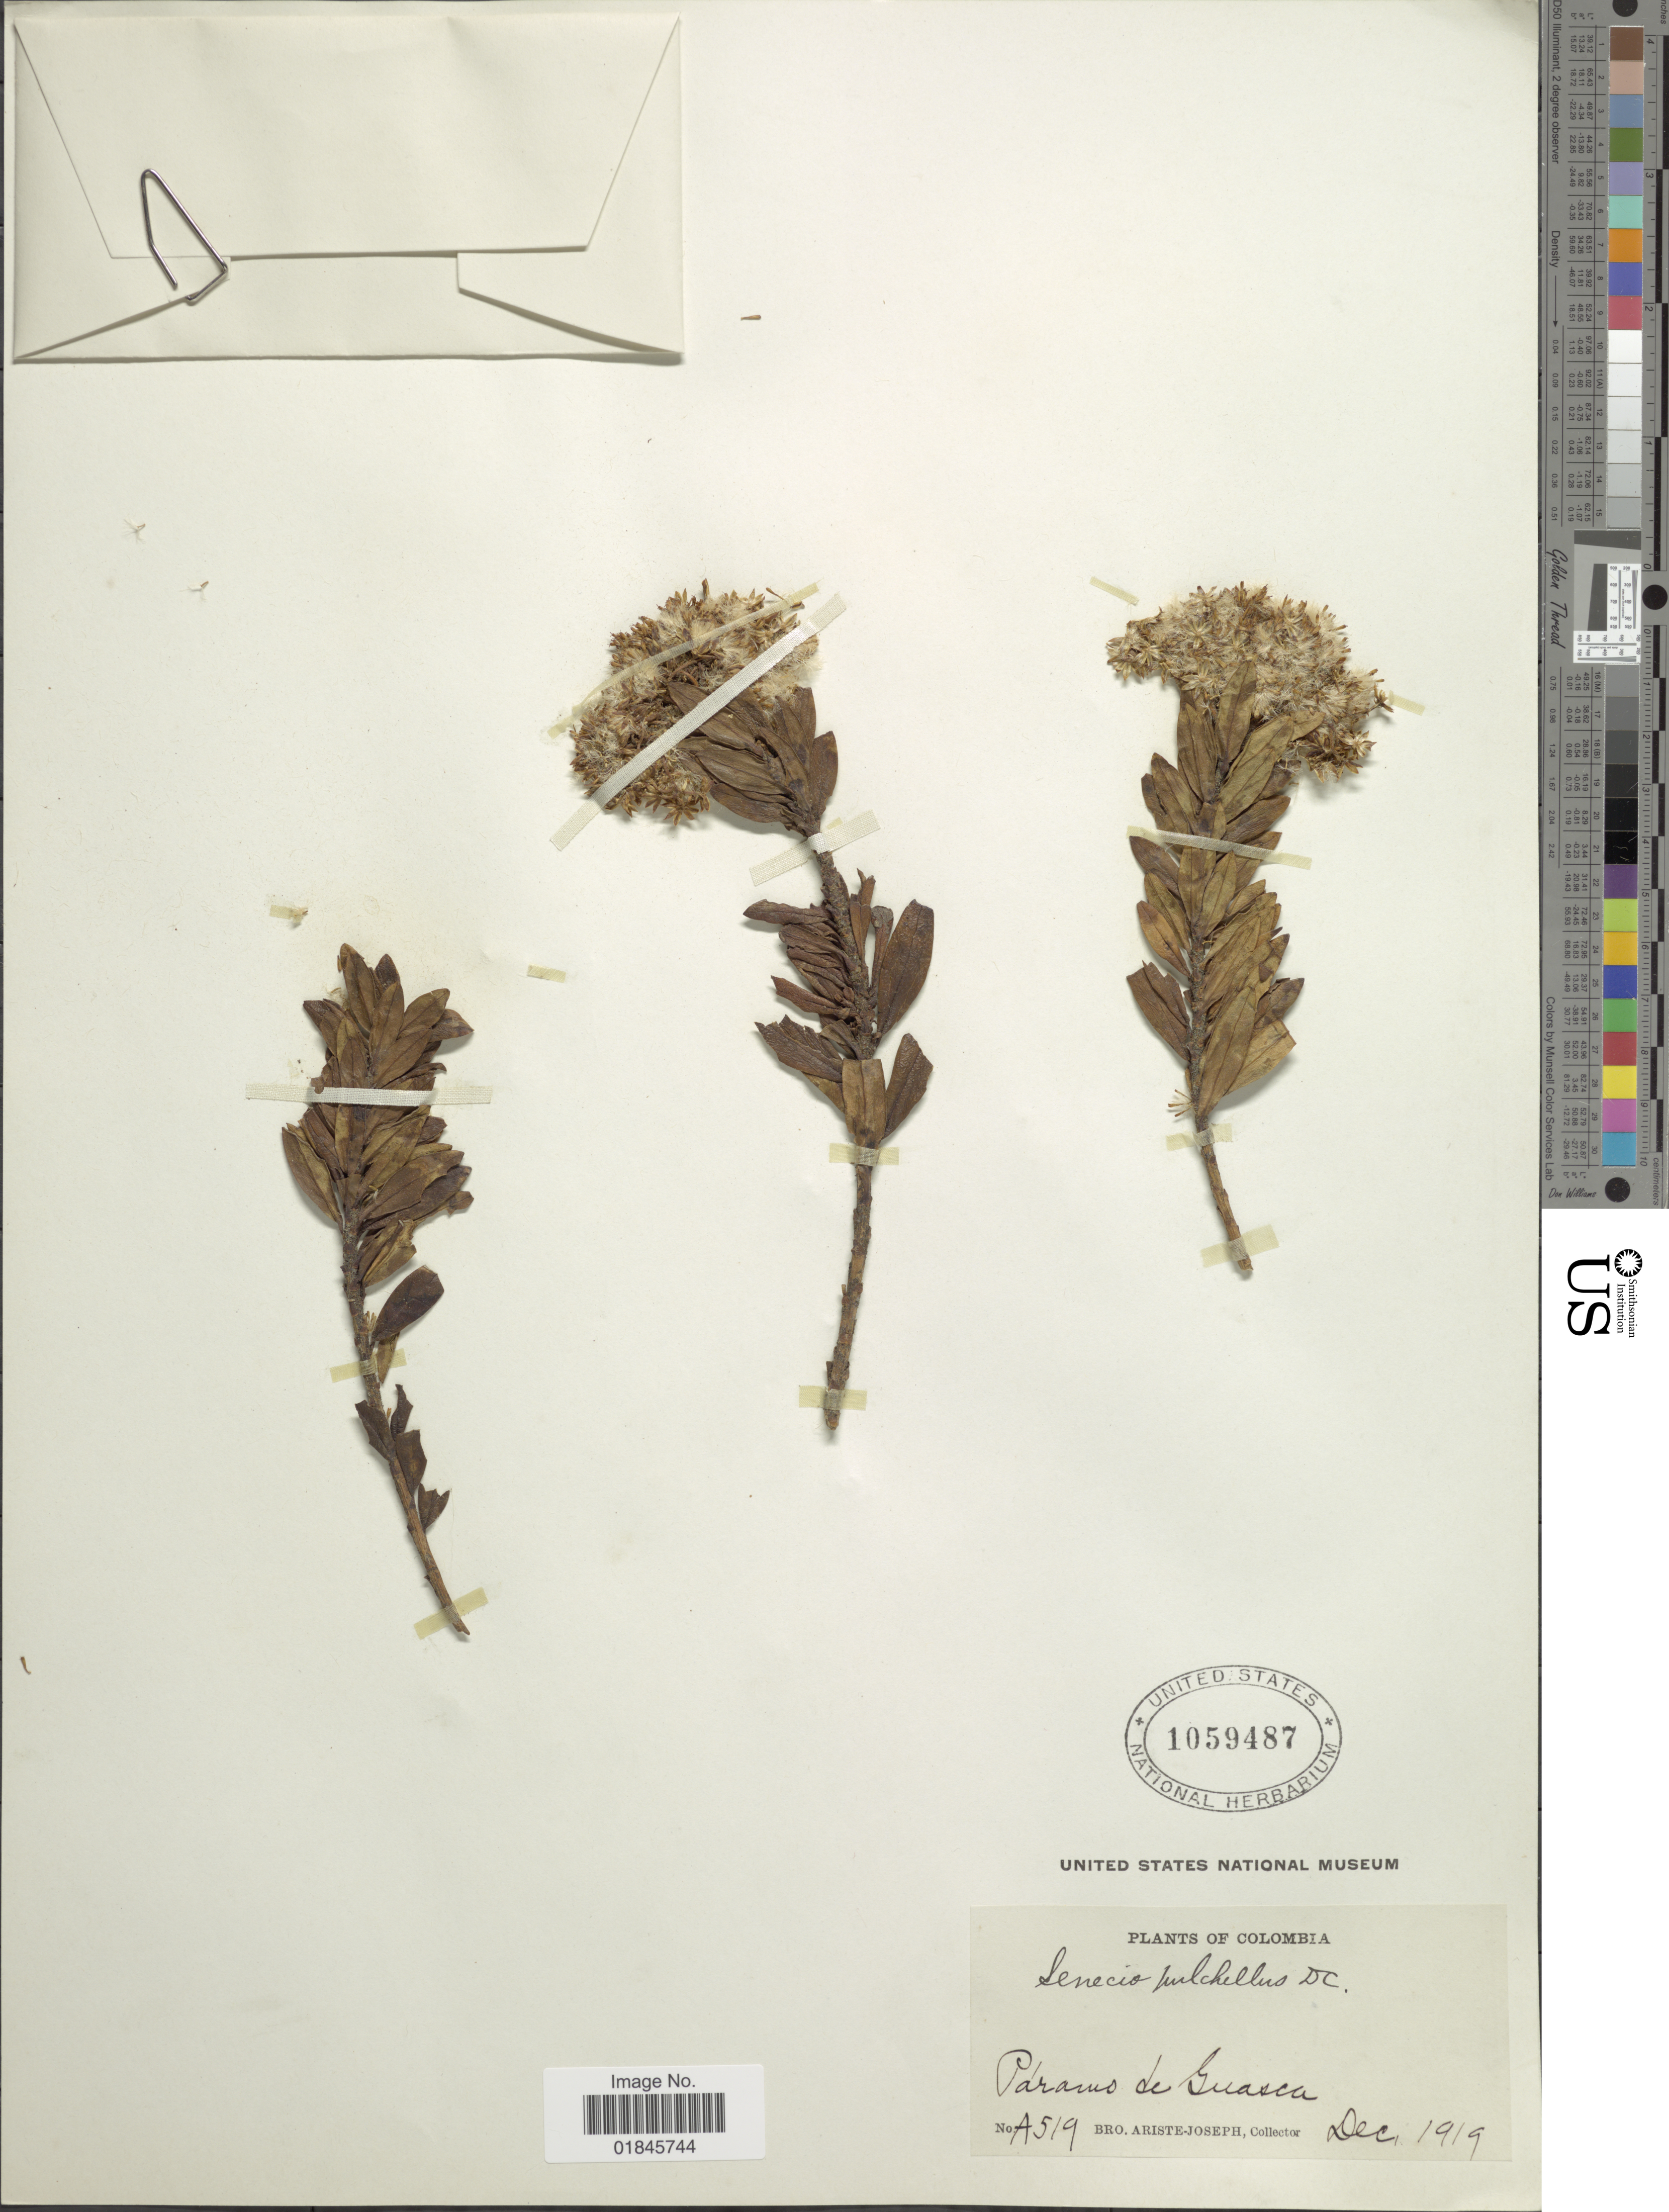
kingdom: Plantae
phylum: Tracheophyta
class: Magnoliopsida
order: Asterales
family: Asteraceae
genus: Pentacalia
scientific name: Pentacalia pulchella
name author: (Kunth) Cuatrec.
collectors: Bro. Ariste-Joseph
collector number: A519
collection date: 1919-12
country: Colombia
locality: Páramo de Guasca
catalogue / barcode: US 1059487